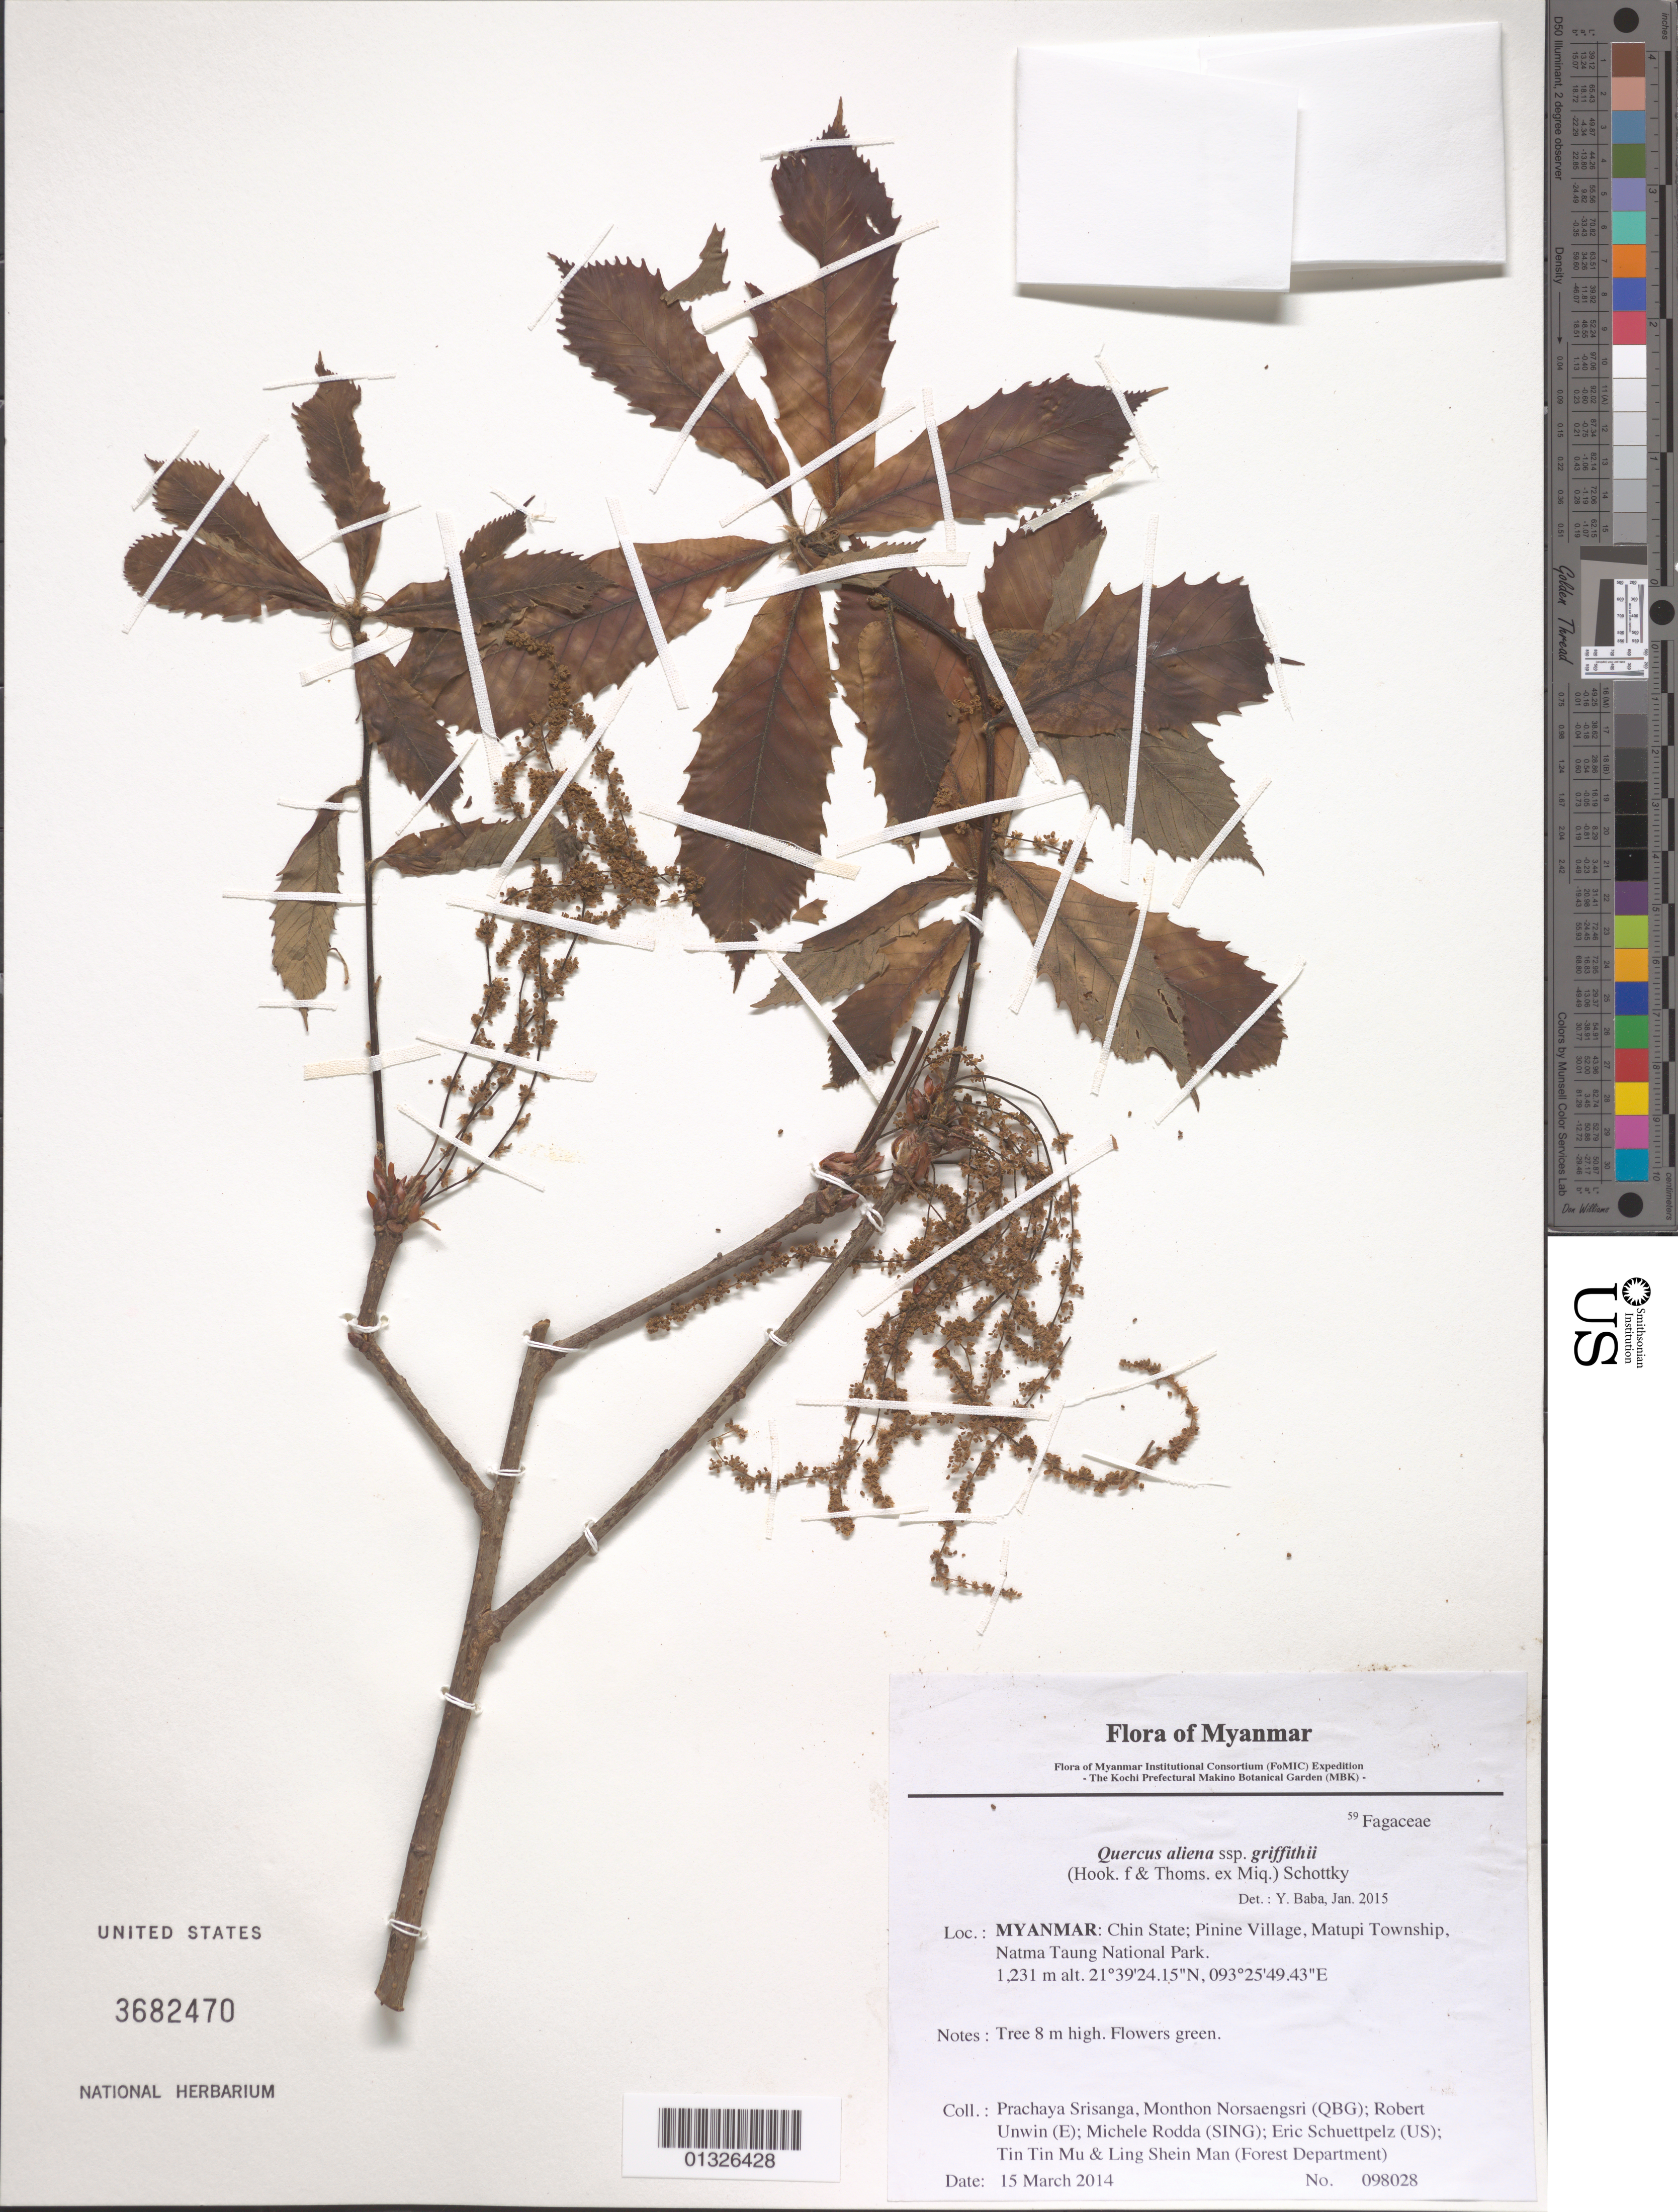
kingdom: Plantae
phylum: Tracheophyta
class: Magnoliopsida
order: Fagales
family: Fagaceae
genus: Quercus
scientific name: Quercus aliena subsp. griffithii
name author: (Hook. f. & P.H. Thomson ex Miq.) Schottky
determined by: Baba, Y.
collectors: P. Srisanga, M. Norsaengsri, R. Unwin, M. Rodda, E. Schuettpelz, Tin Tin Mu & Ling Shein Man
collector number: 98028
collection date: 2014-03-15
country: Myanmar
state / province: Chin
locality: Pinine Village, Matupi Township, Natma Taung National Park.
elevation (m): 1231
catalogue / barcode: US 3682470